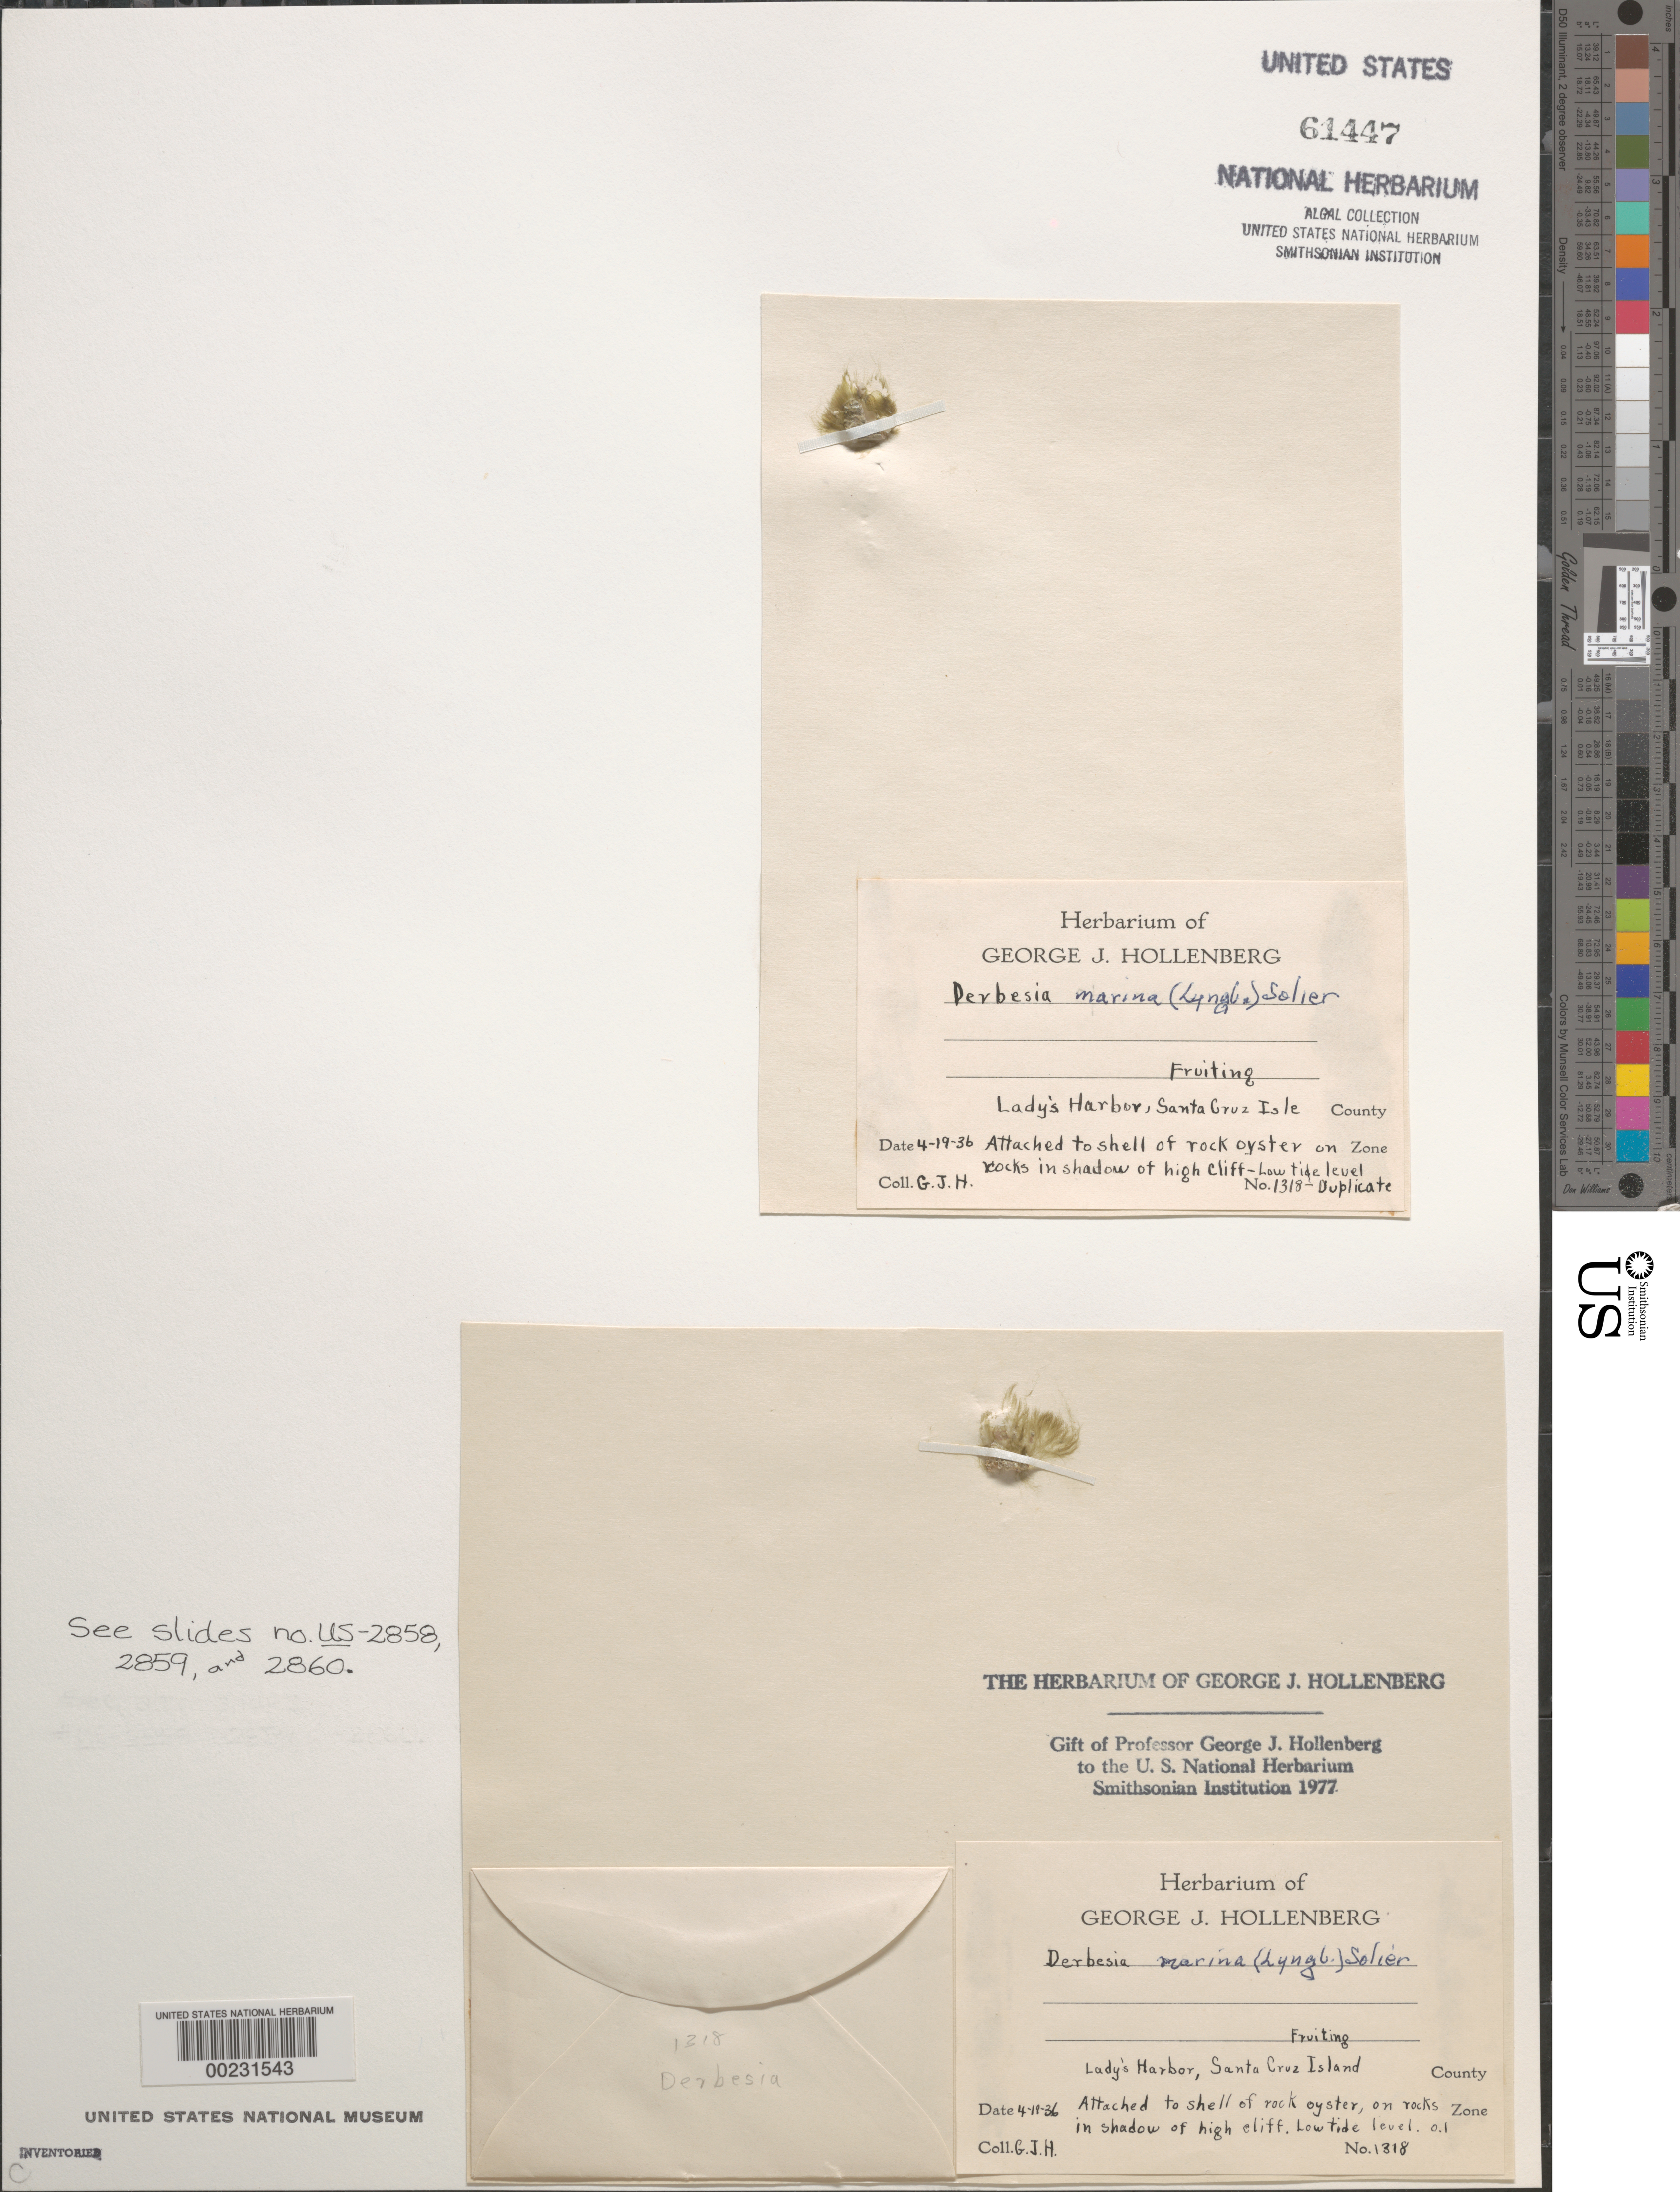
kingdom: Plantae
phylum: Chlorophyta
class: Ulvophyceae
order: Bryopsidales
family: Derbesiaceae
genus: Derbesia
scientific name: Derbesia marina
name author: (Lyngb.) Solier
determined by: Hollenberg, George J.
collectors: G. Hollenberg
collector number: GJH 1318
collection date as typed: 19 Apr 1936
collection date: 1936-04-19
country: United States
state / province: California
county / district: Santa Barbara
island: Santa Cruz Island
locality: Lady's Harbor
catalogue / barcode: US 61447